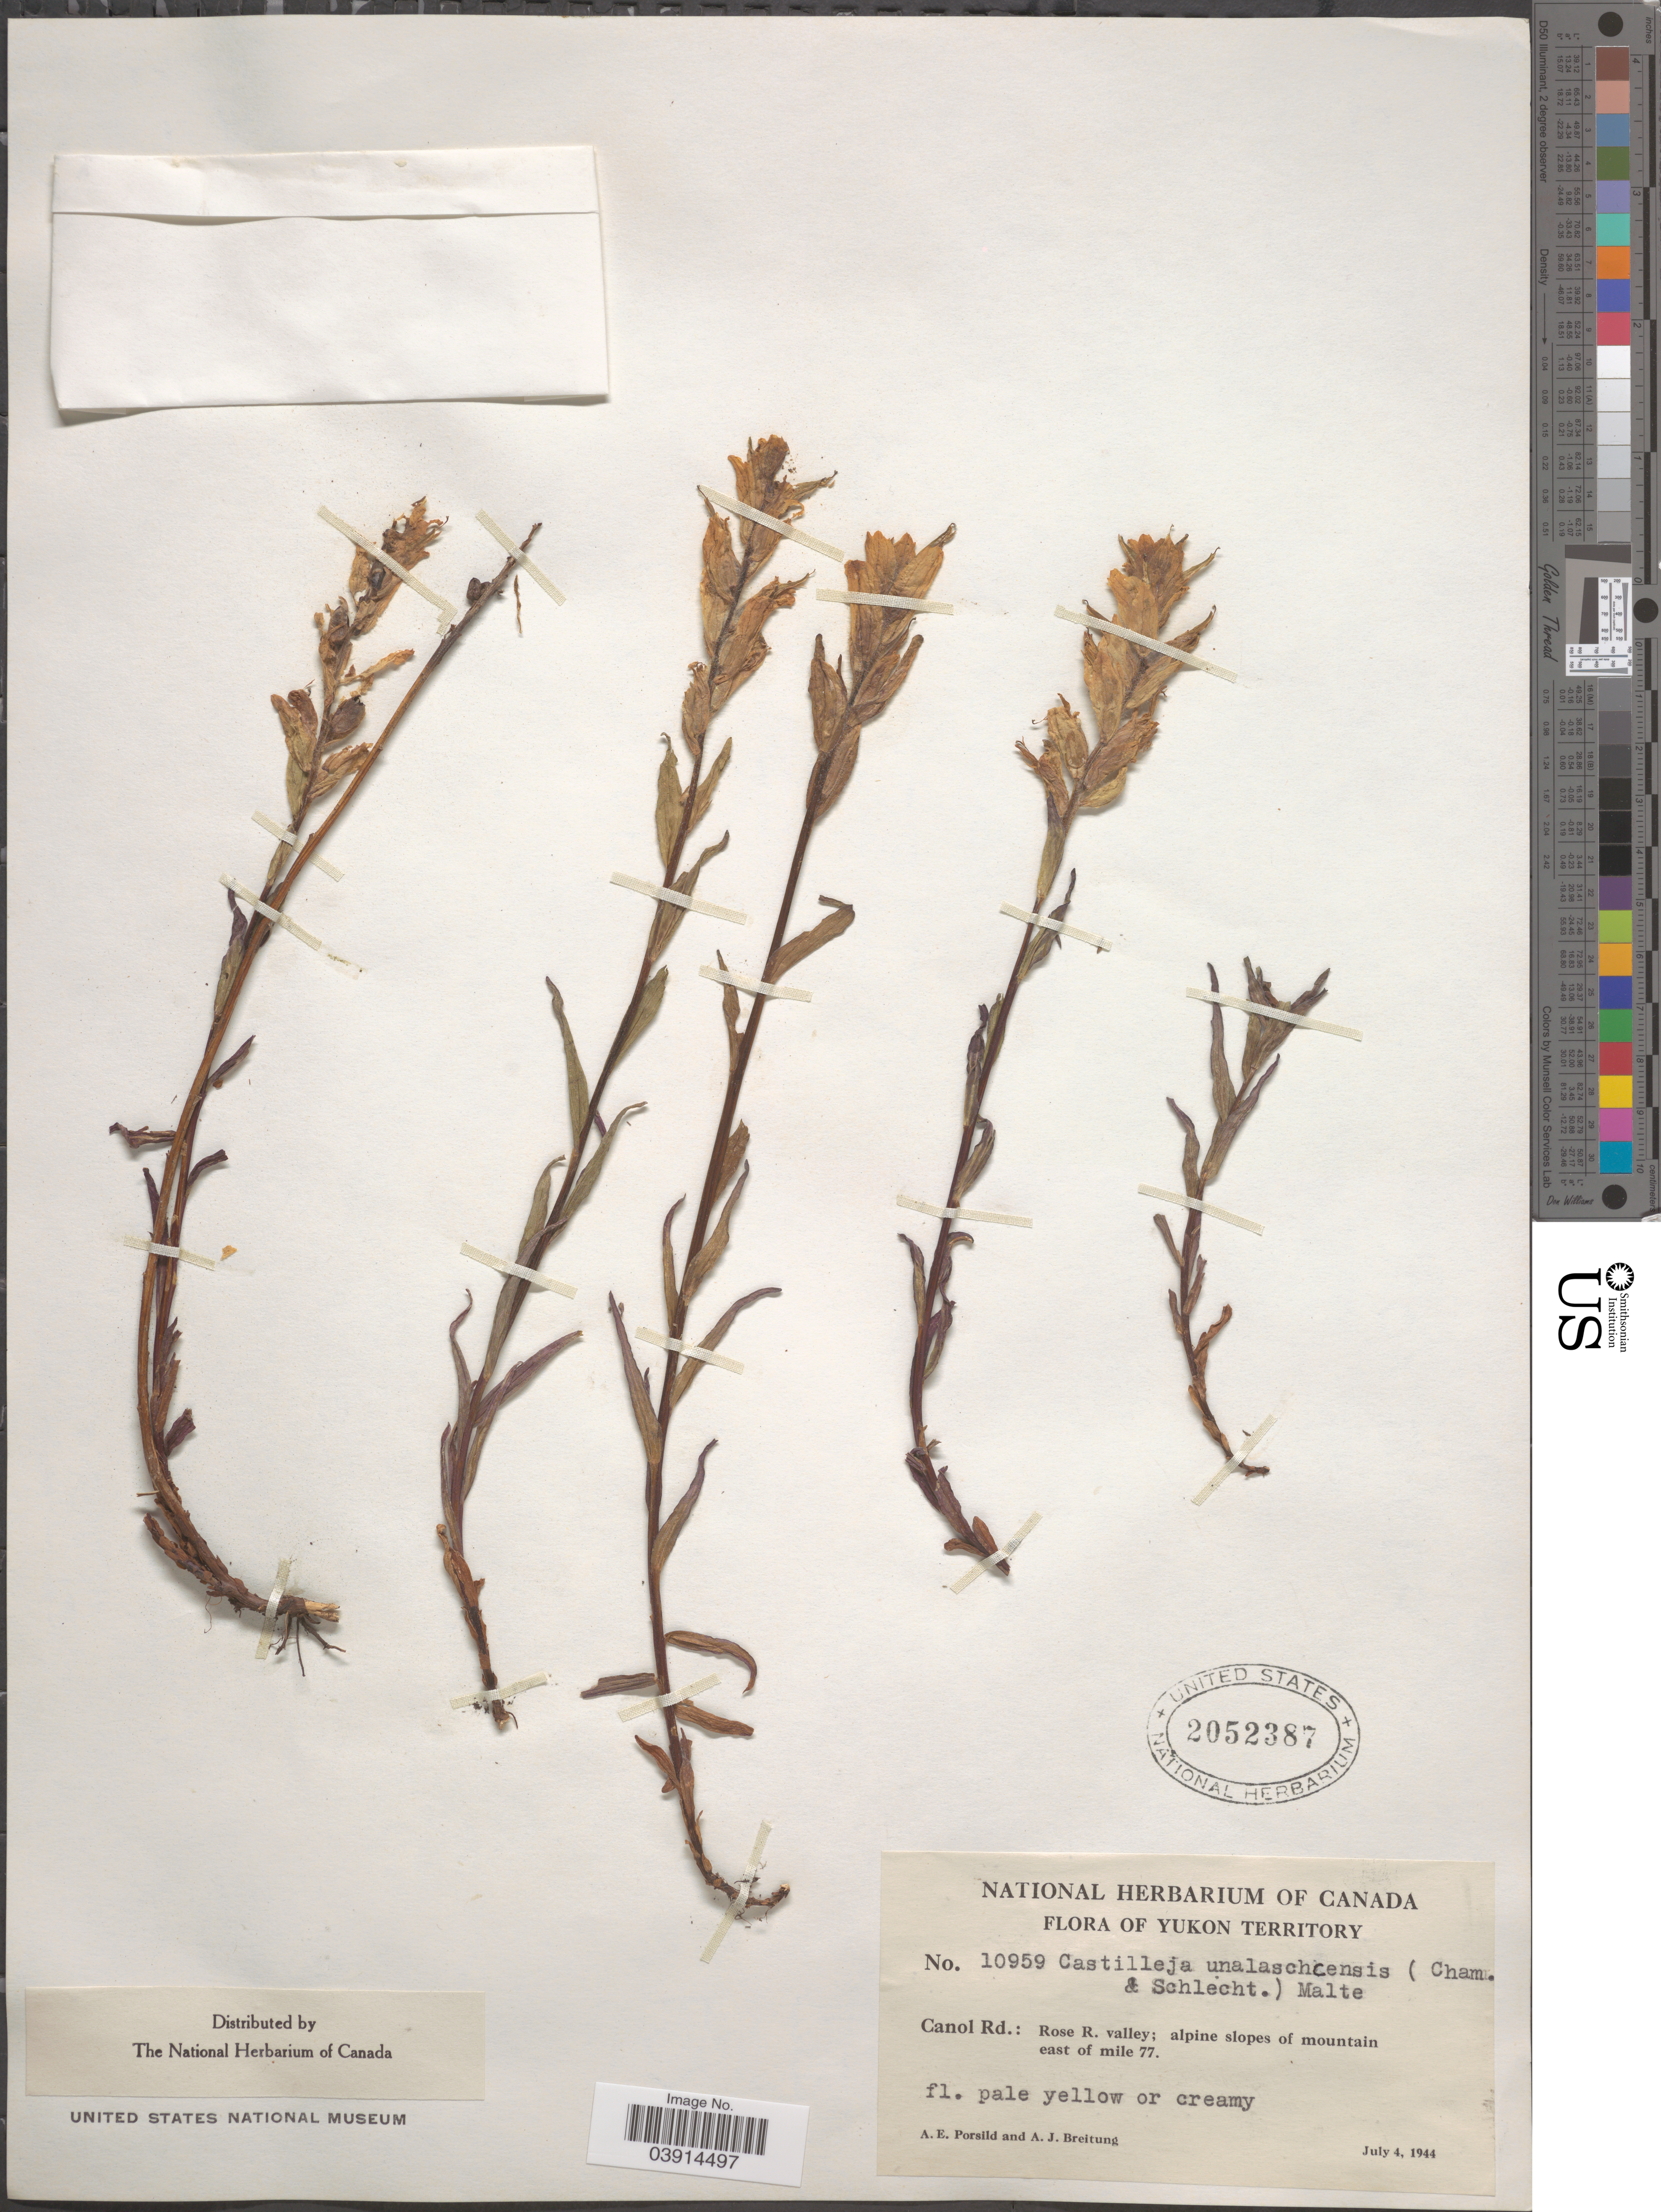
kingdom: Plantae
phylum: Tracheophyta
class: Magnoliopsida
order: Lamiales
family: Orobanchaceae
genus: Castilleja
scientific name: Castilleja unalaschcensis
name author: (Cham. & Schltdl.) Malte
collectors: A. E. Porsild & A. Breitung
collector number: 10959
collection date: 1944-07-04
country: Canada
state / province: Yukon Territory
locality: Canol Rd.: Rose R. valley; alpine slopes of mountain east of mile 77.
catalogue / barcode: US 2052387